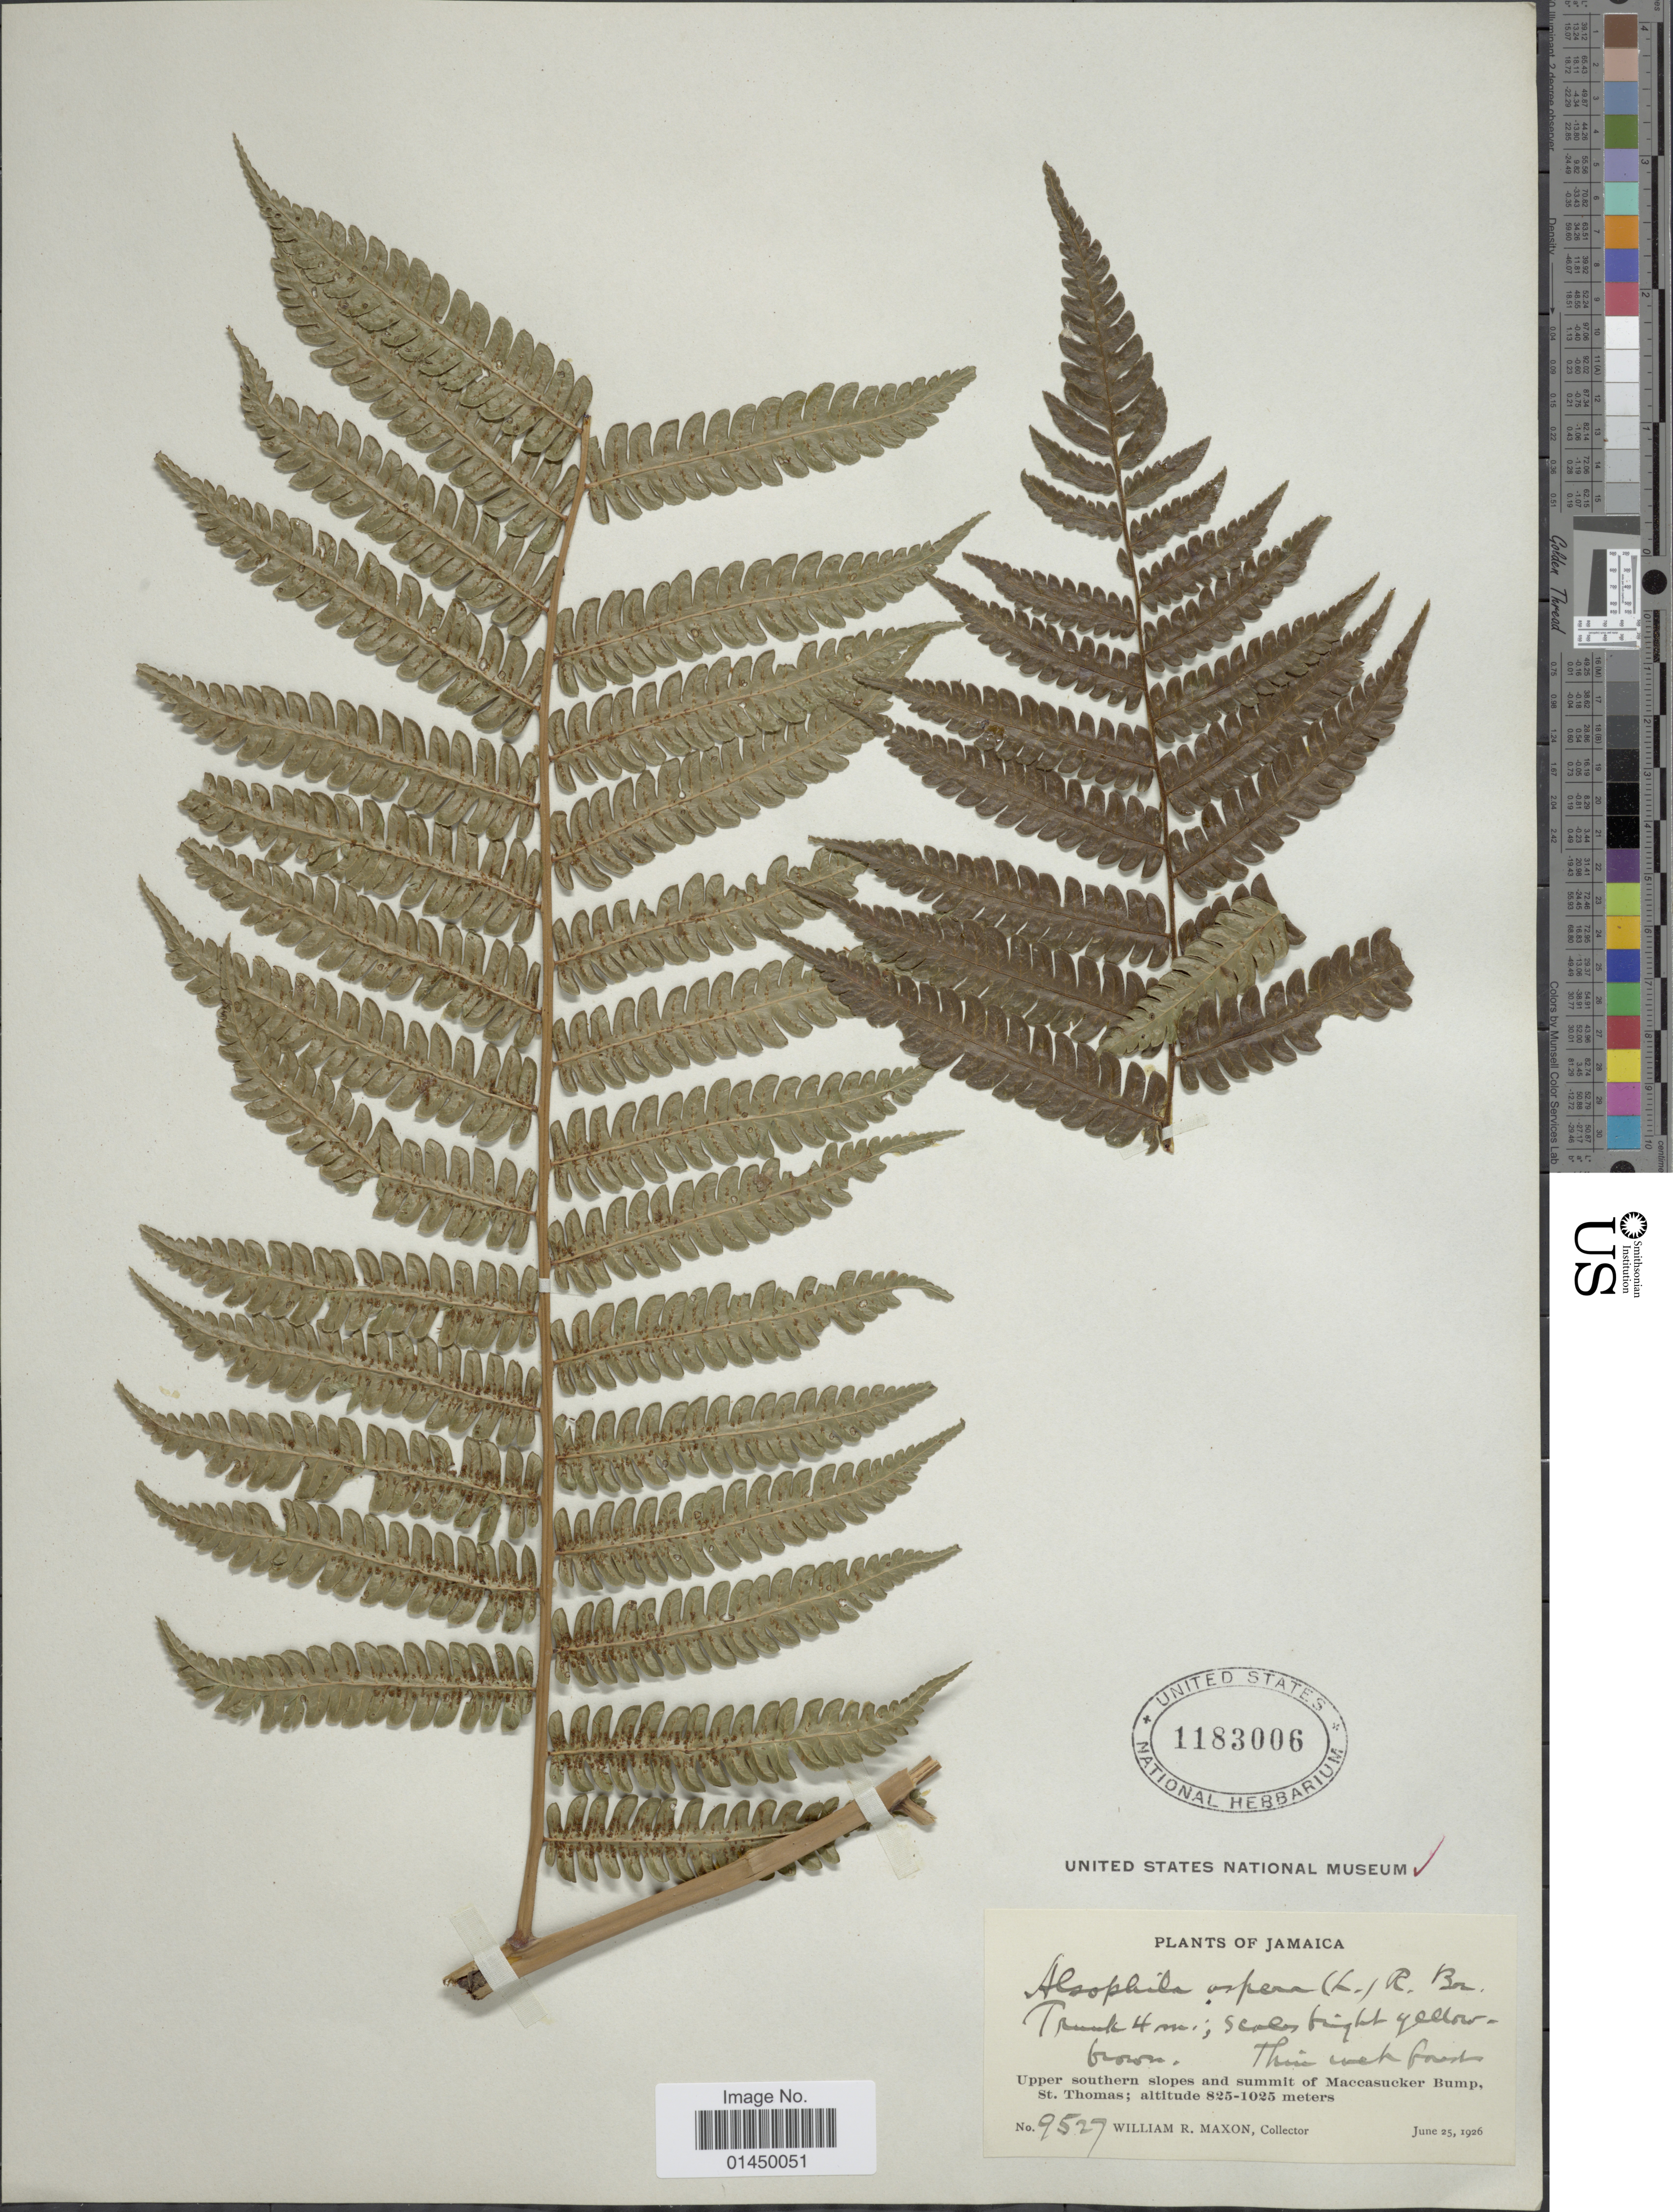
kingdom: Plantae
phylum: Tracheophyta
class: Polypodiopsida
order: Cyatheales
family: Cyatheaceae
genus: Cyathea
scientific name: Cyathea aspera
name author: (L.) Sw.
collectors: W. R. Maxon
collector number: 9527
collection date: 1926-06-25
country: Jamaica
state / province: Saint Thomas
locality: Upper southern slopes and summit of Maccasucker Bump, St. Thomas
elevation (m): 825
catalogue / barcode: US 1183006